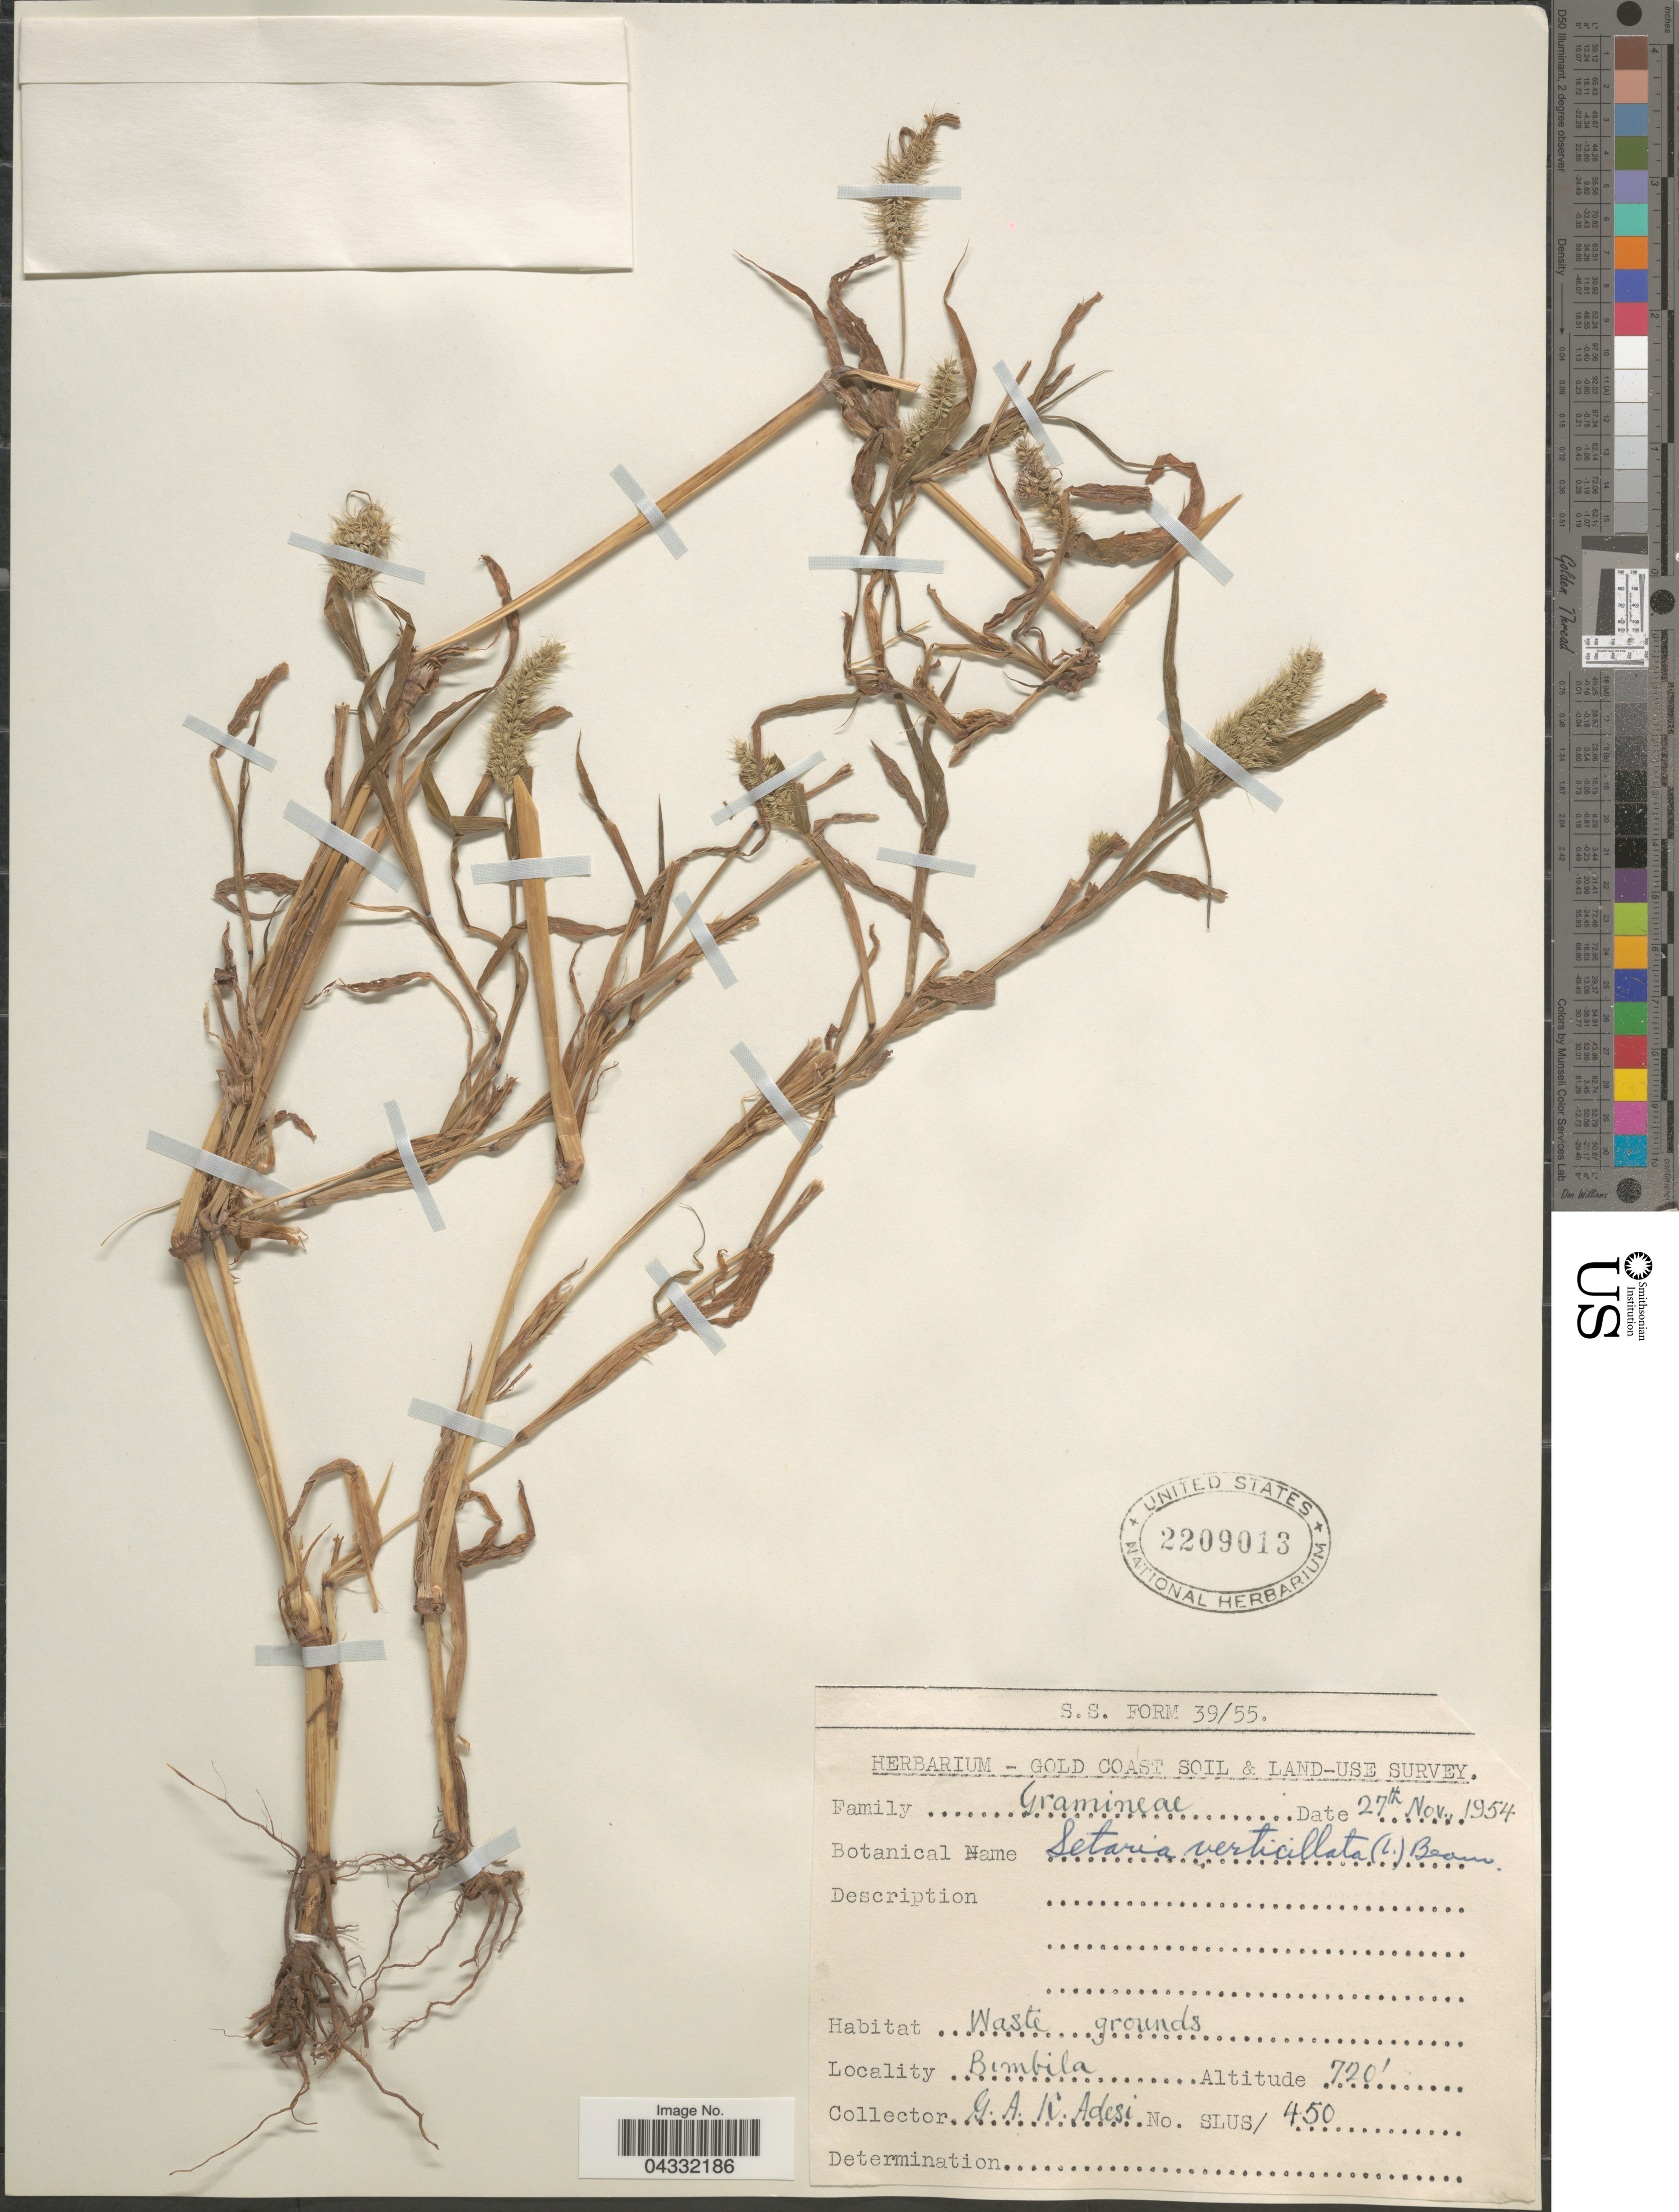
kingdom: Plantae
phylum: Tracheophyta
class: Liliopsida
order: Poales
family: Poaceae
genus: Setaria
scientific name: Setaria verticillata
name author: (L.) P. Beauv.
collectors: G. A. K. Adesi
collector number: SLUS/450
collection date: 1954-11-27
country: Ghana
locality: Gold Coast Soil & Land-Use Survey. Waste grounds. Bimbila.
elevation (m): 219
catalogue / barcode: US 2209013